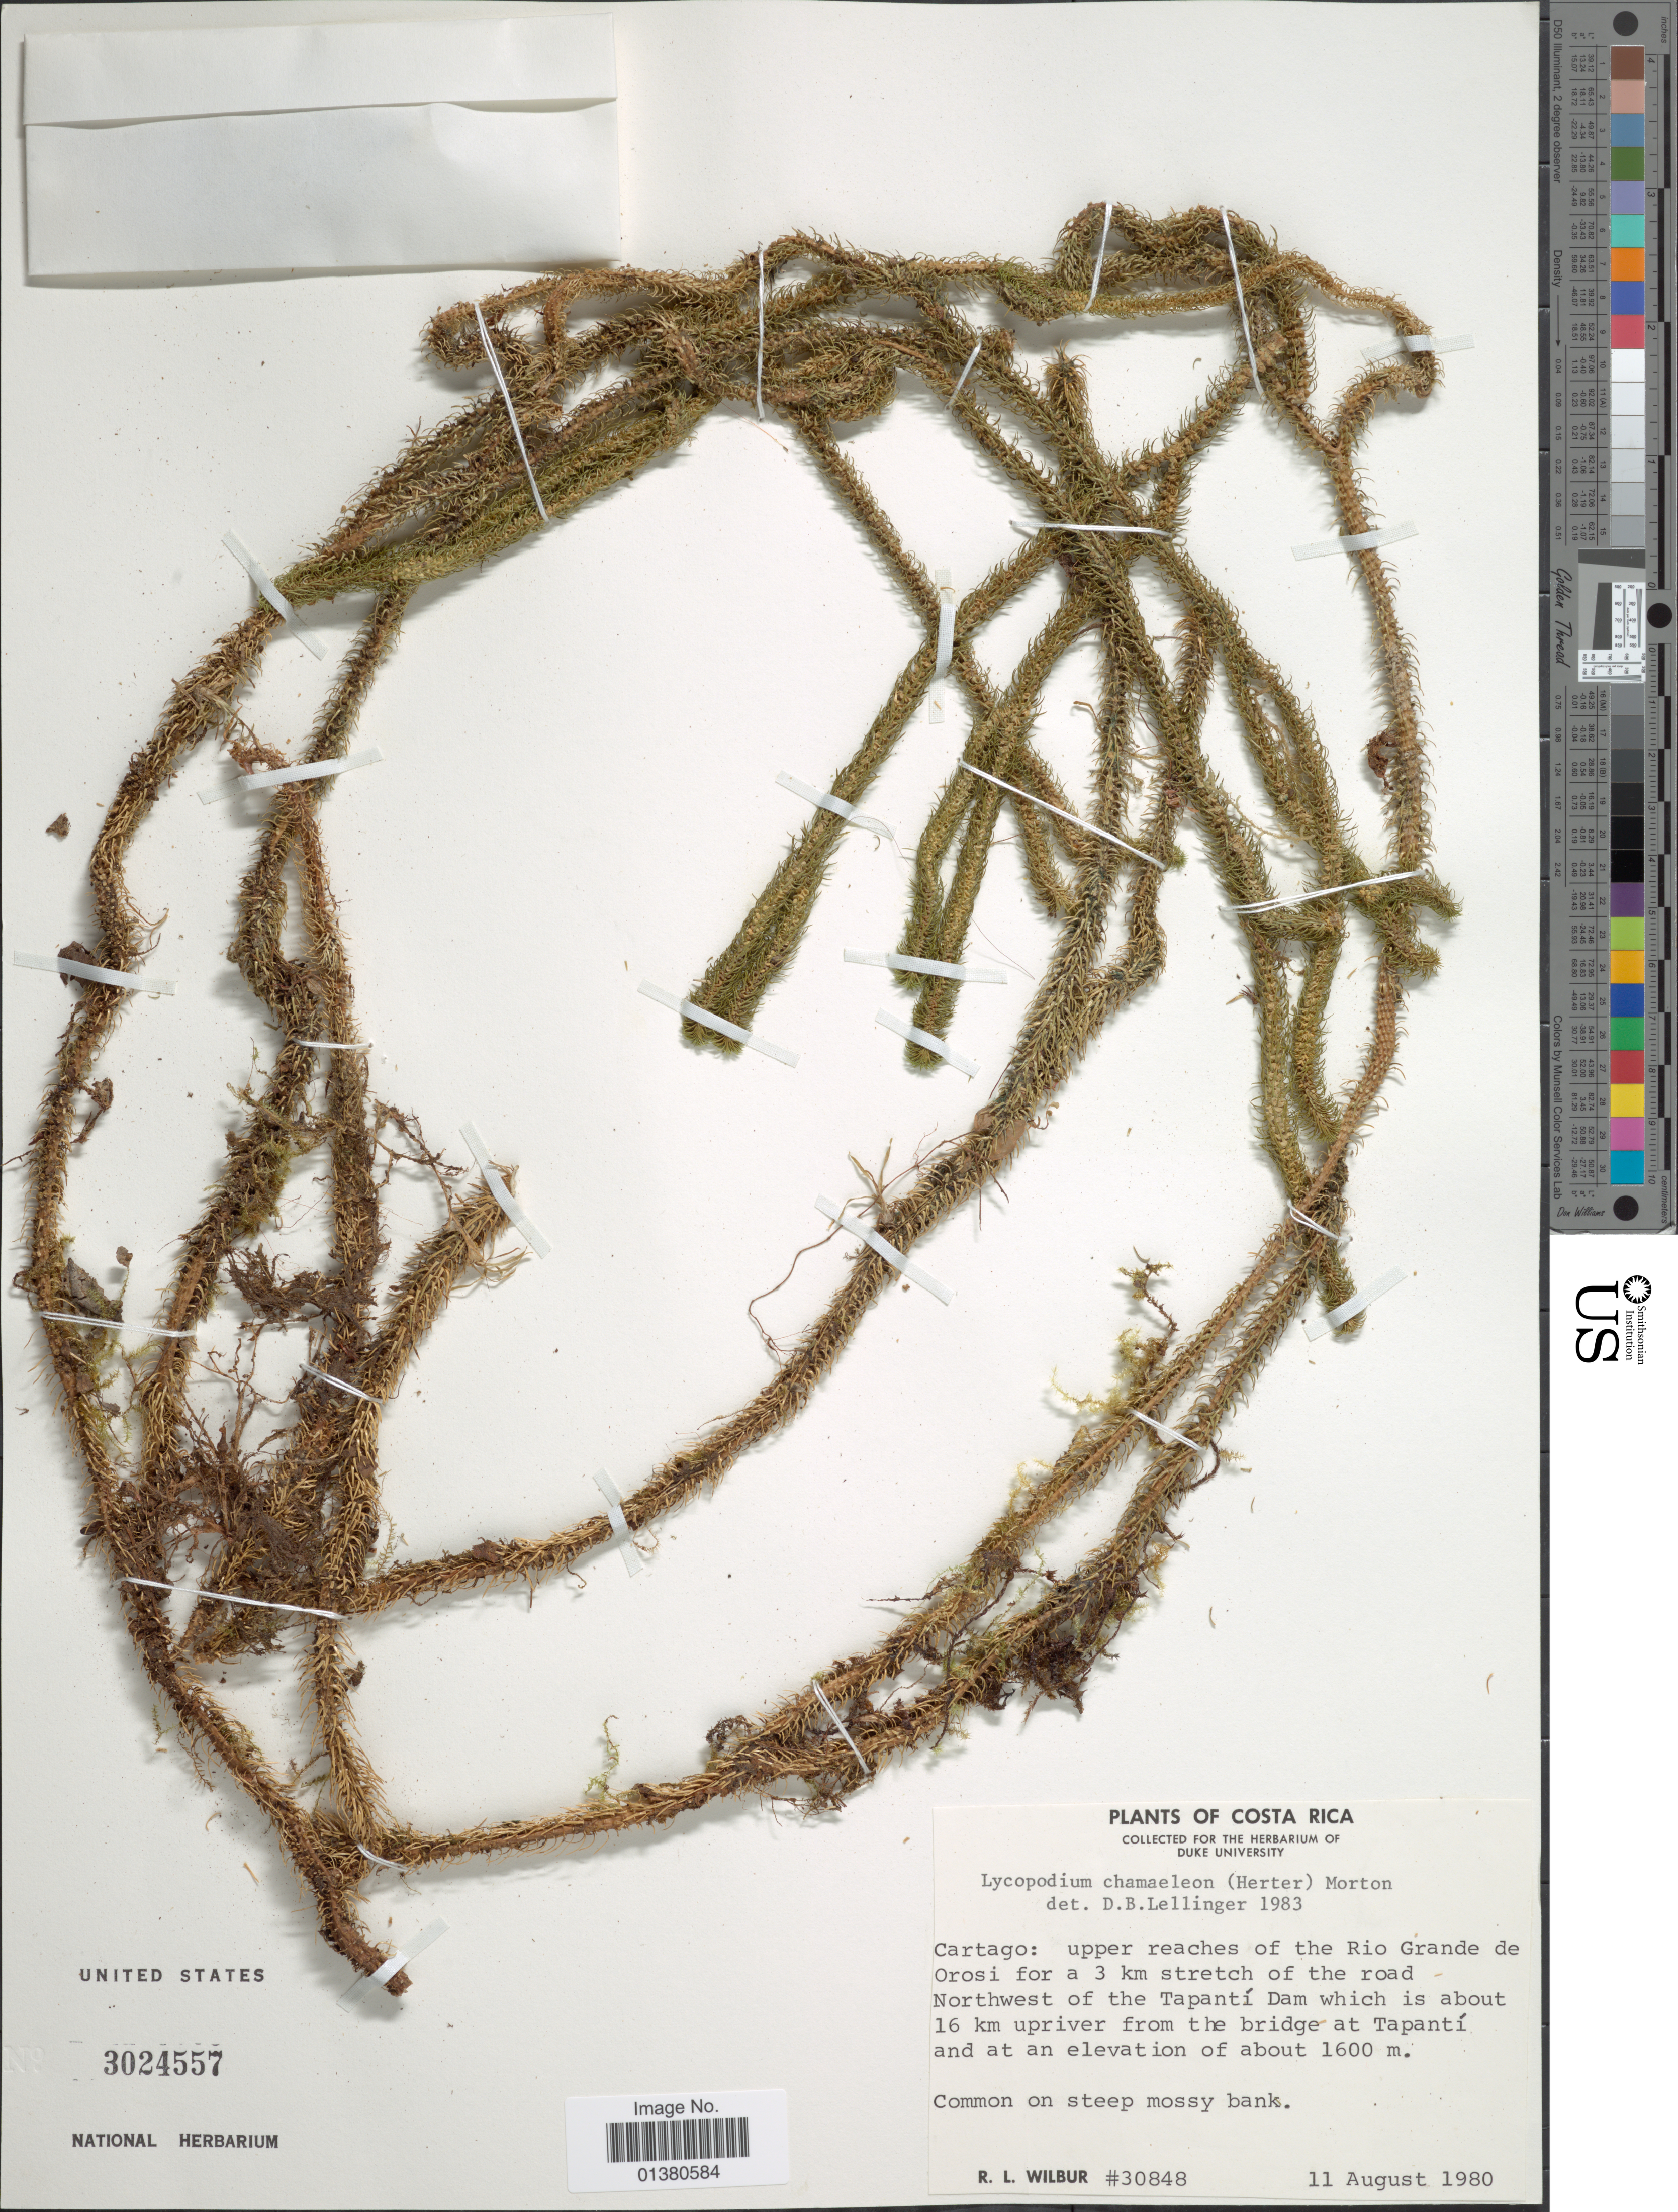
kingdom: Plantae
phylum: Tracheophyta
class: Lycopodiopsida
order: Lycopodiales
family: Lycopodiaceae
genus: Phlegmariurus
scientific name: Phlegmariurus chamaeleon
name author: (Herter) B. Øllg.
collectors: R. L. Wilbur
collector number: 30848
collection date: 1980-08-11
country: Costa Rica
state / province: Cartago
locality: Cartago: upper reaches of the Rio Grande de Orosi for a 3 km stretch of the road Northwest of the Tapantí Dam wichs is about 16 km upriver from the bridger at Tapantí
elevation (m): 1600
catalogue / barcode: US 3024557